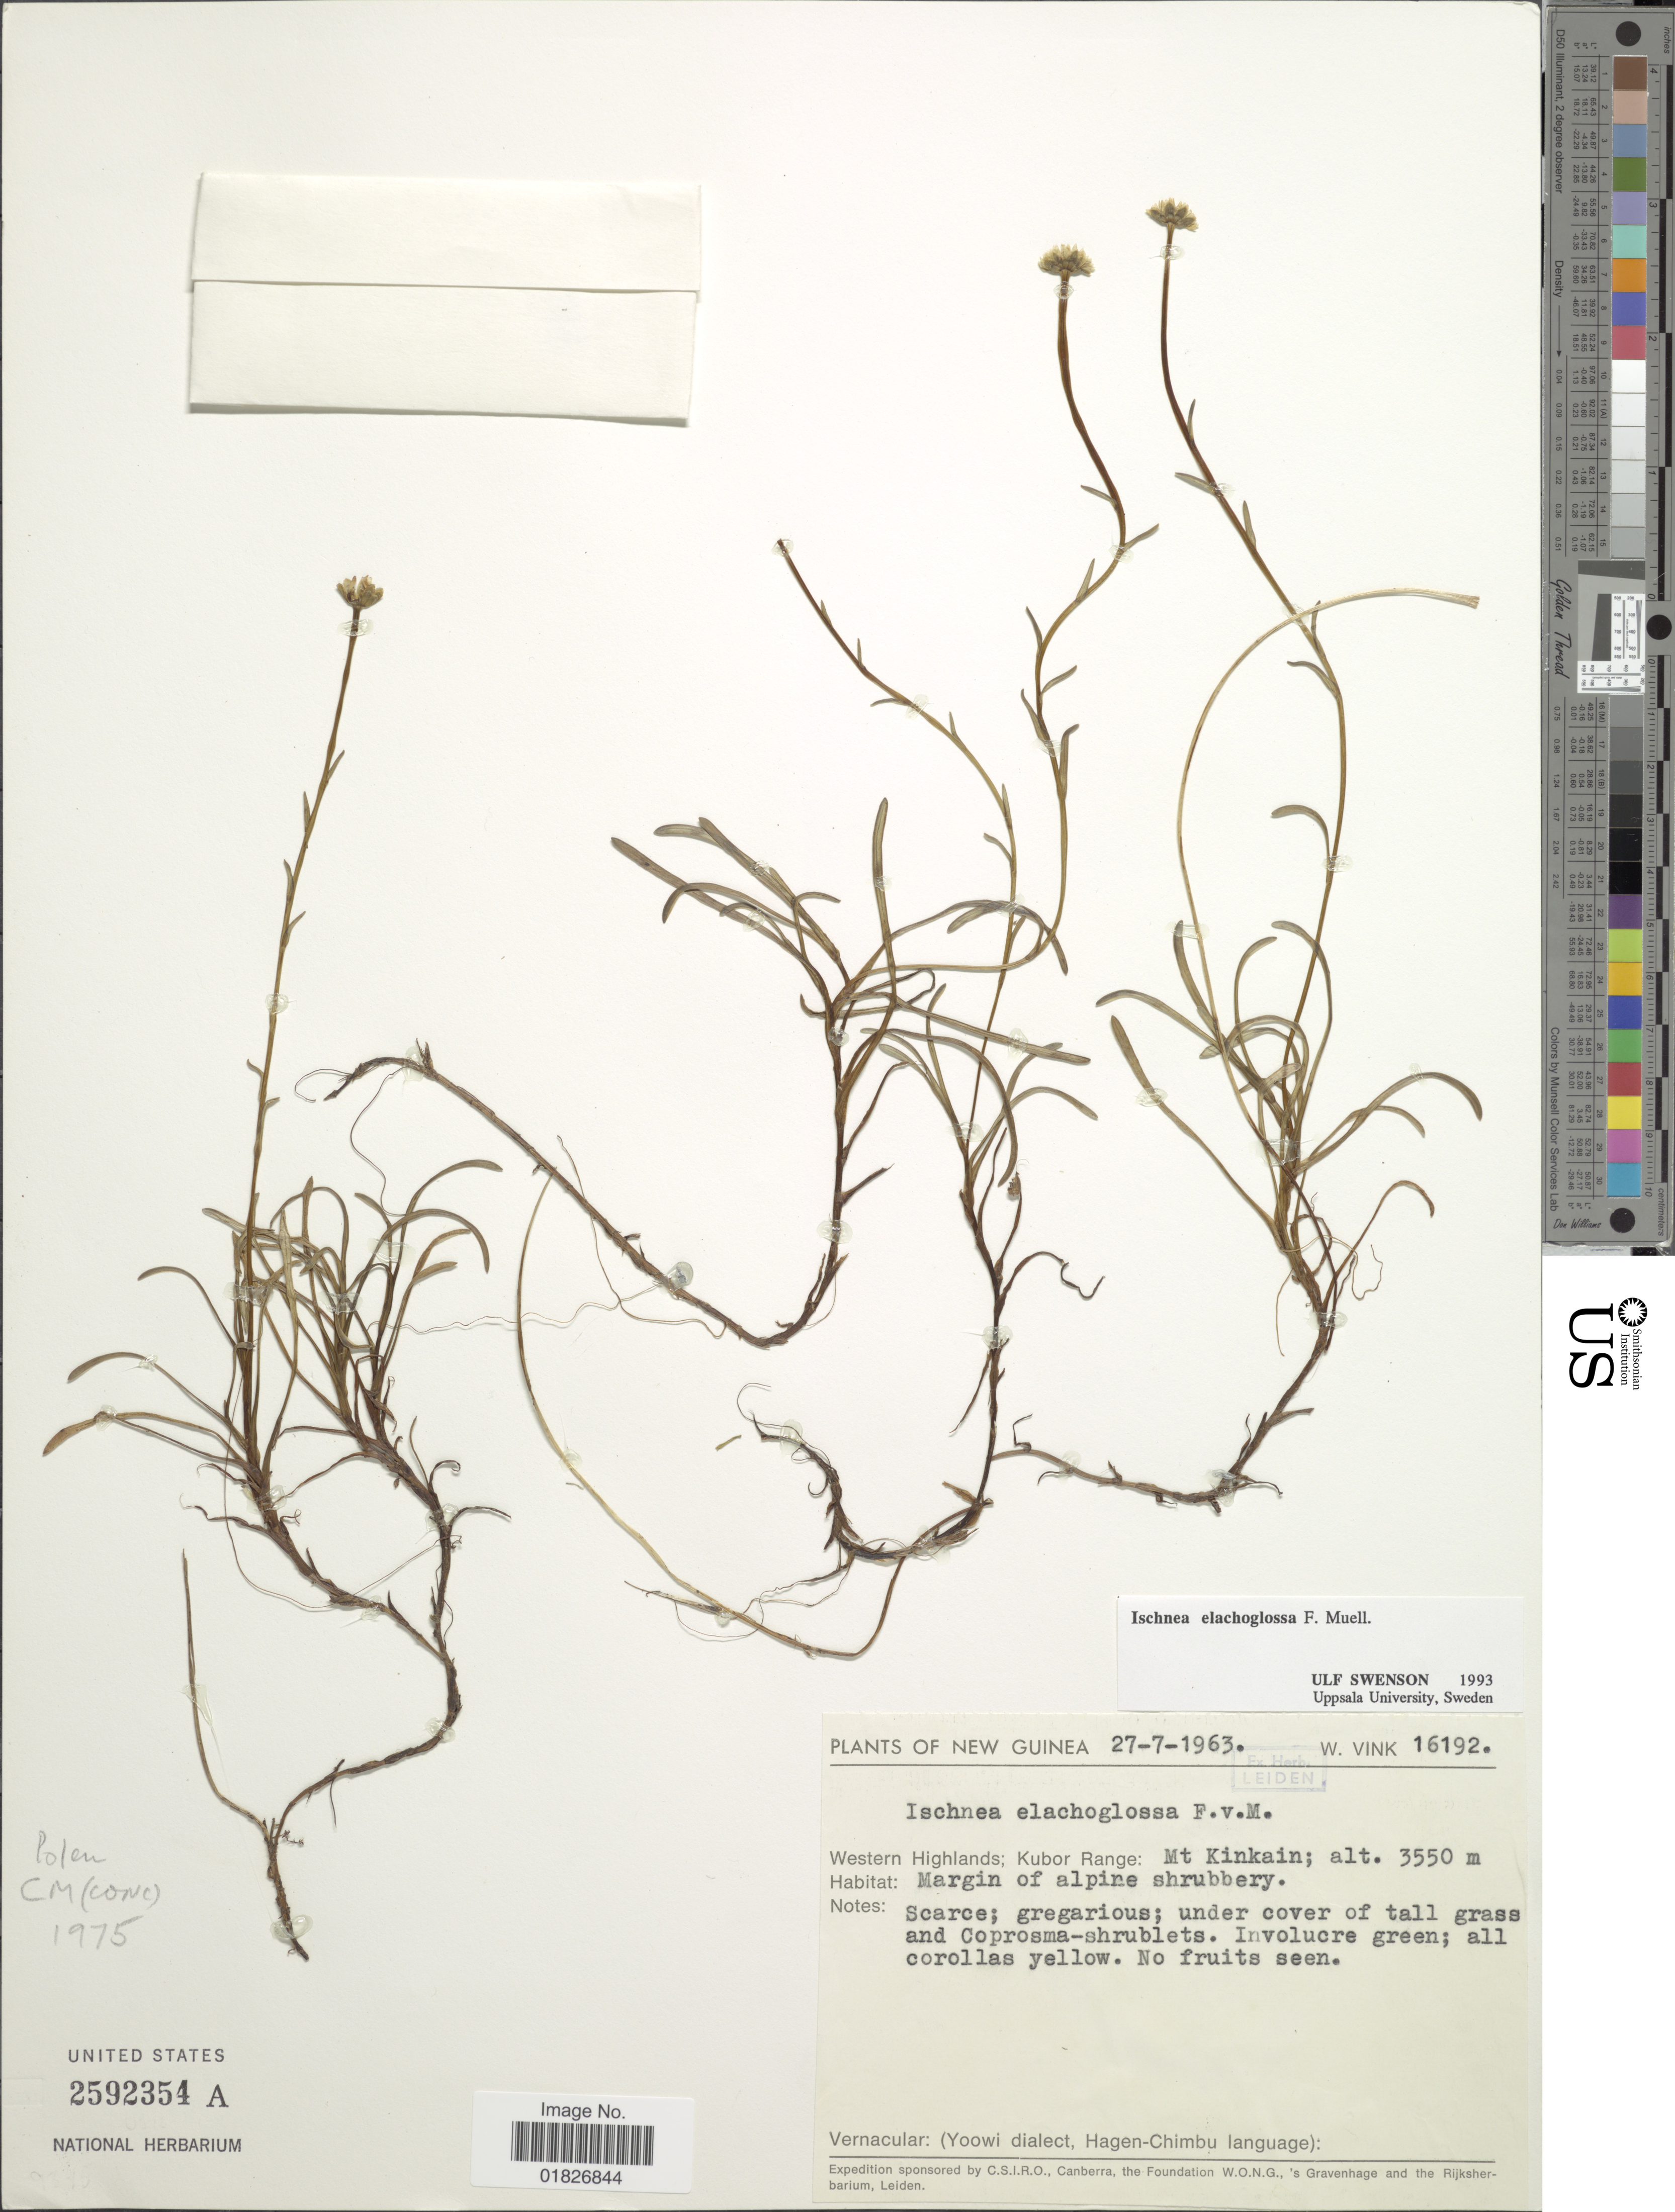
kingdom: Plantae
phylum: Tracheophyta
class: Magnoliopsida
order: Asterales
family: Asteraceae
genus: Ischnea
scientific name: Ischnea elachoglossa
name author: F. Muell.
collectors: W. Vink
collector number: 16192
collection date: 1963-07-27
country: Papua New Guinea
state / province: Western Highlands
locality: Kubor Range, Mt. Kinkain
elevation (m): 3550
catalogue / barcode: US 2592354A